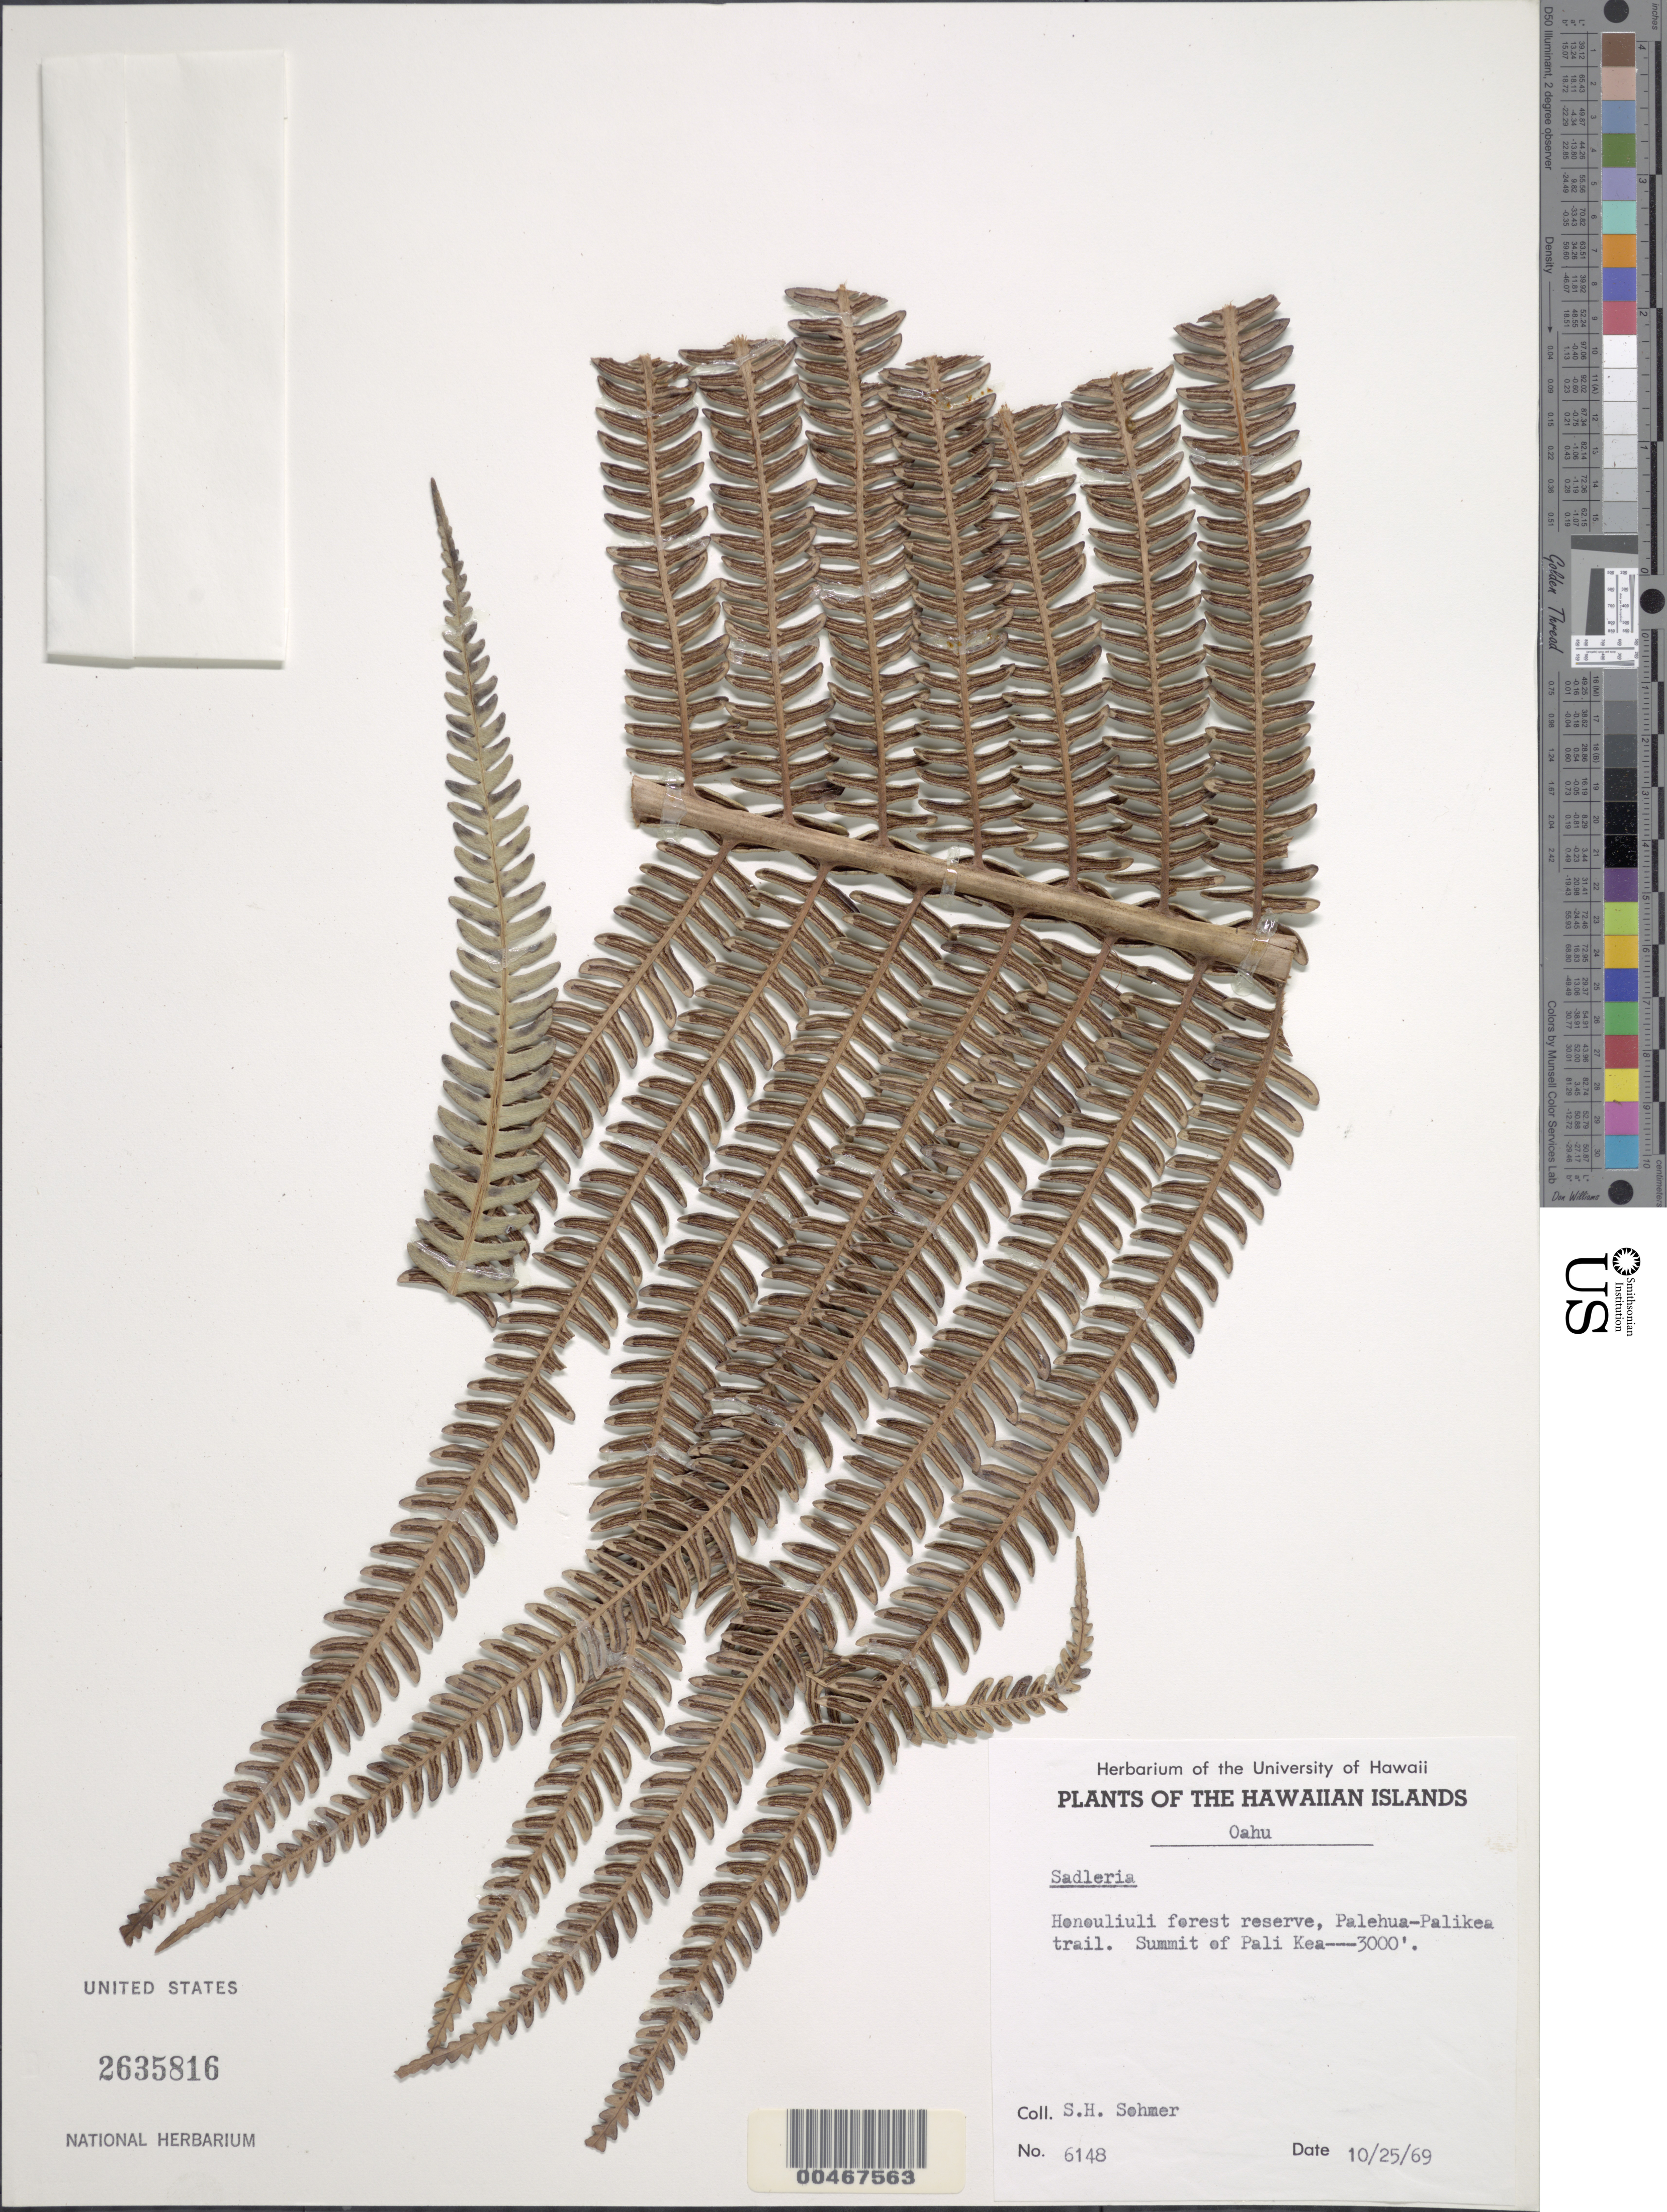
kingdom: Plantae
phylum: Tracheophyta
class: Polypodiopsida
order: Polypodiales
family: Blechnaceae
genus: Sadleria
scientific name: Sadleria cyatheoides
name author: Kaulf.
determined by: Lamoureux, C. H.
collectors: S. H. Sohmer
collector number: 6148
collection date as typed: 25 Oct 1969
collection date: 1969-10-25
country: United States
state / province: Hawaii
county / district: Honolulu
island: Oahu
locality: Honouliuli Forest Reserve, Palehua-Palikea trail, Summit of Pali Kea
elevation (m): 914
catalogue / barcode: US 2635816